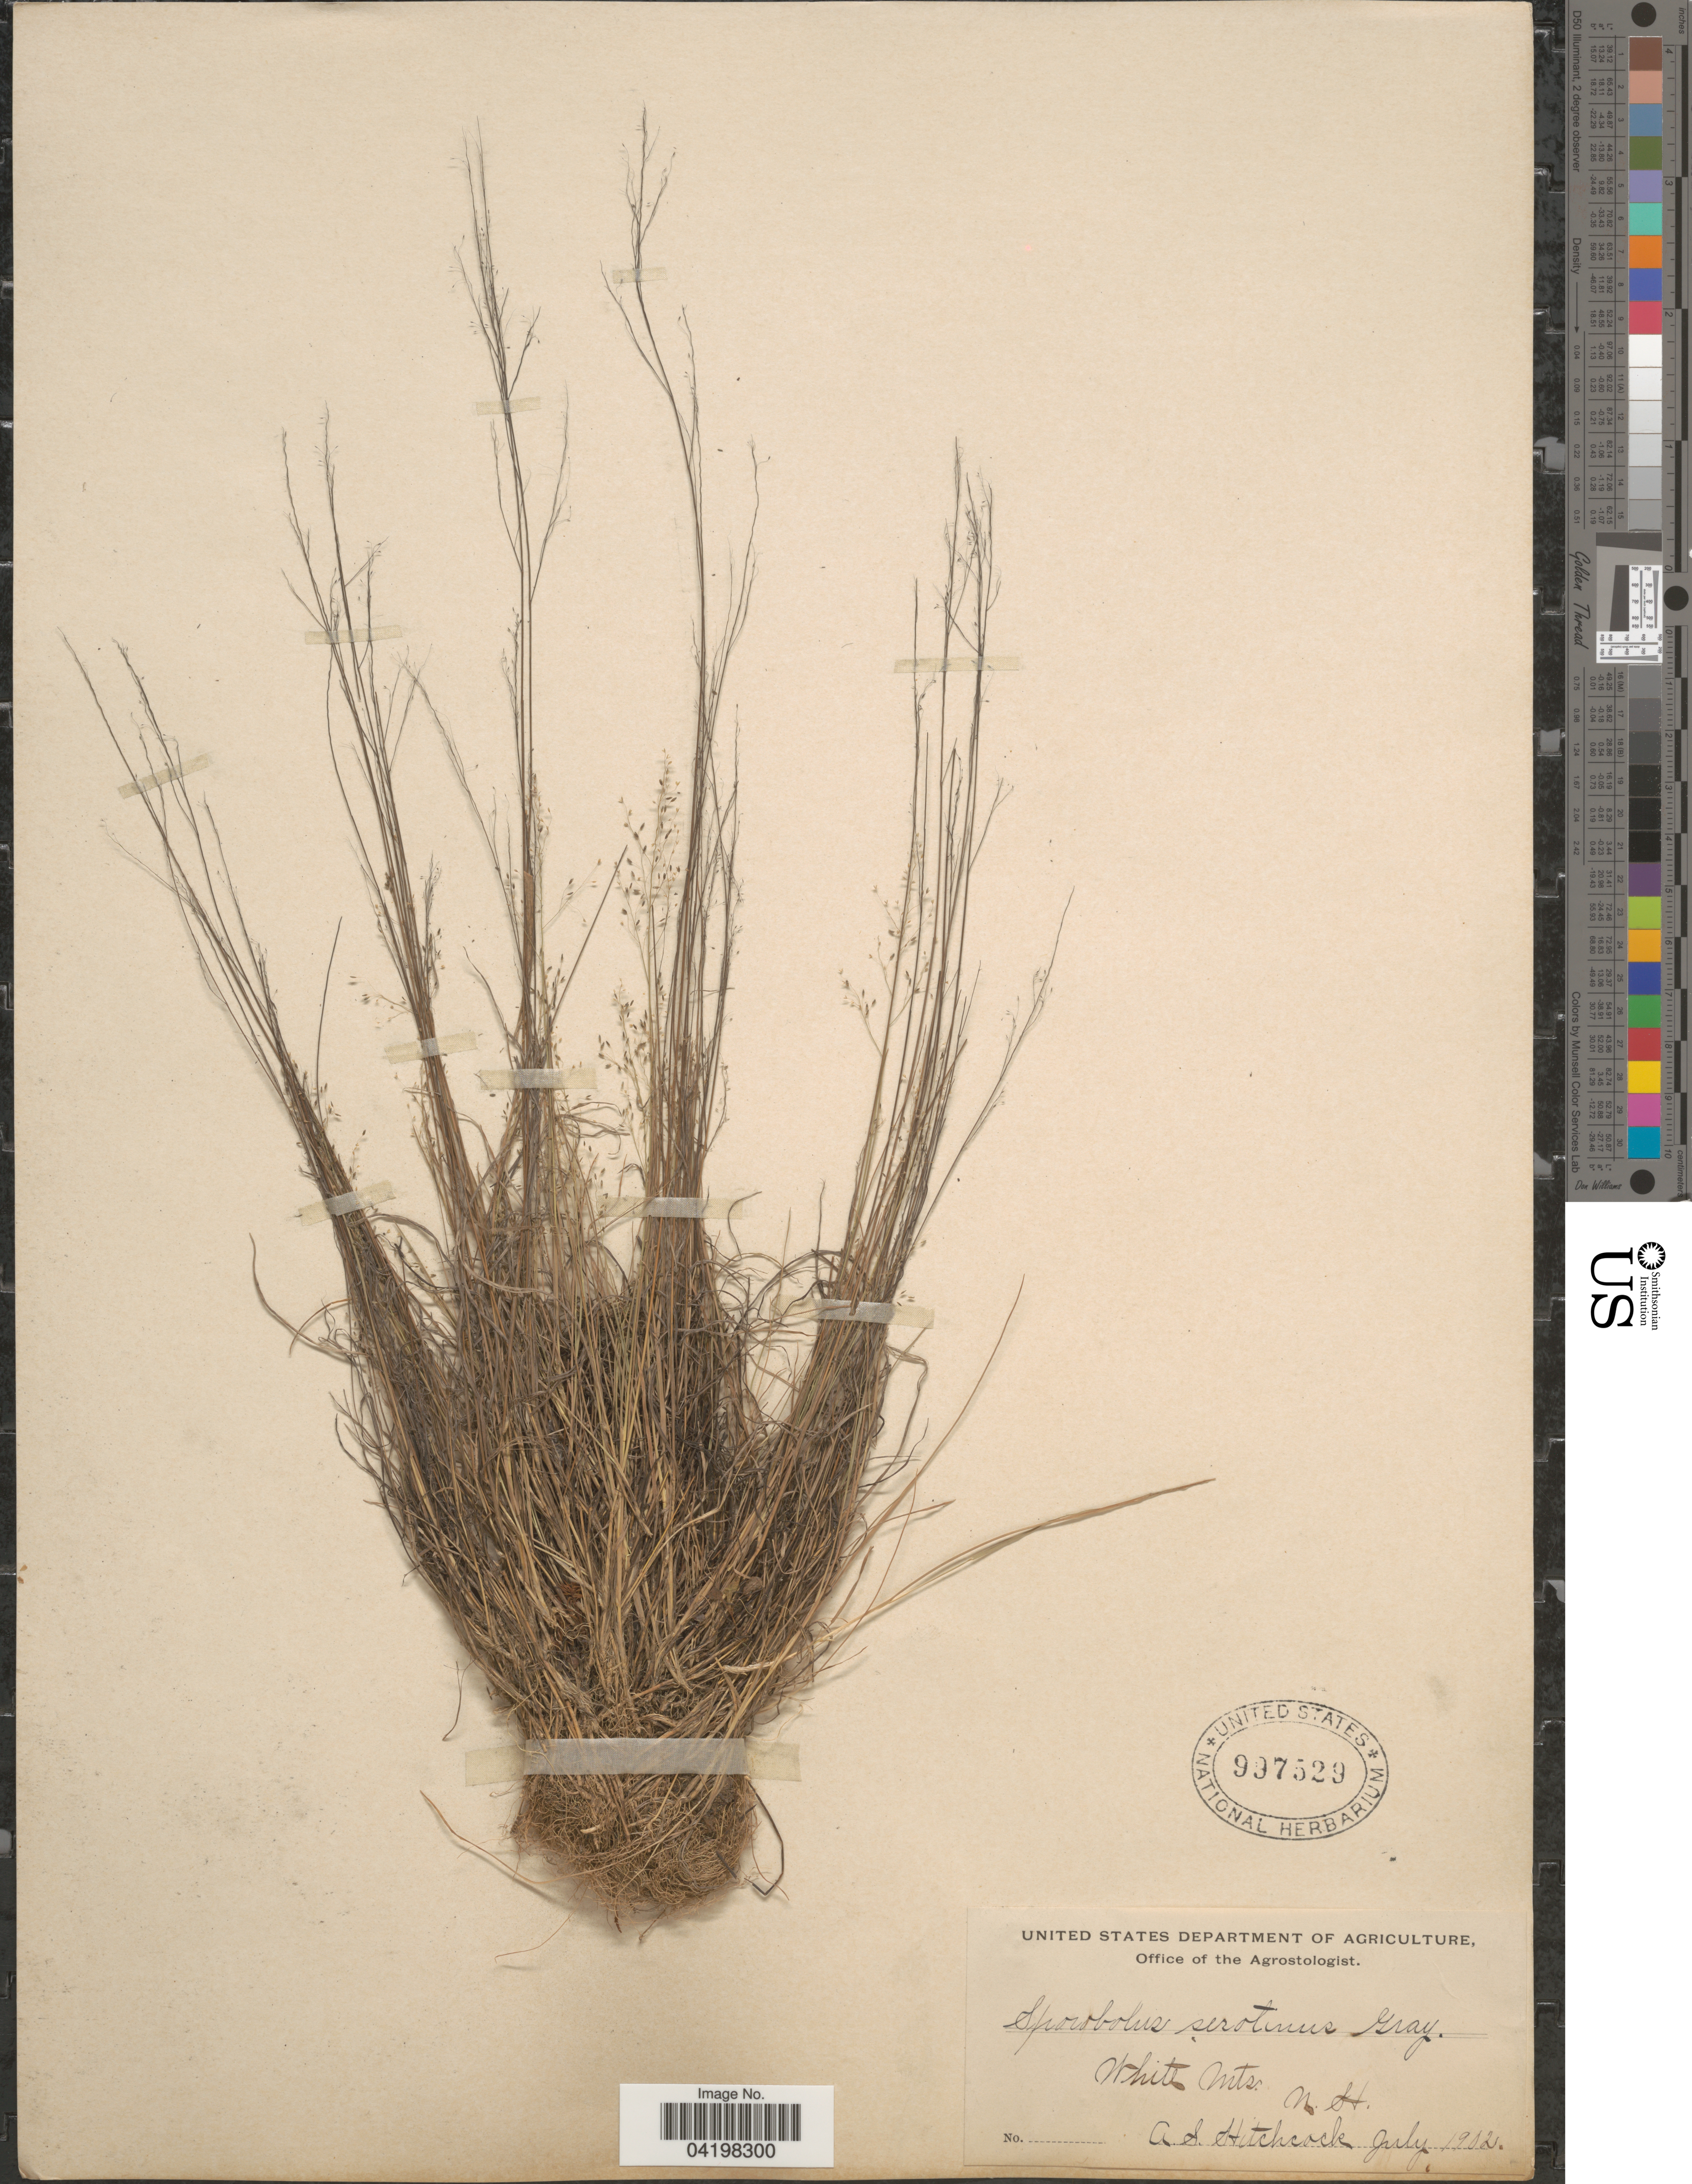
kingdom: Plantae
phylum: Tracheophyta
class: Liliopsida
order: Poales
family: Poaceae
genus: Muhlenbergia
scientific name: Muhlenbergia uniflora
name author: (Muhl.) Fernald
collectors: A. S. Hitchcock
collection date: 1902-07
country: United States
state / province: New Hampshire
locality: White Mts.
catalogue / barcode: US 997529